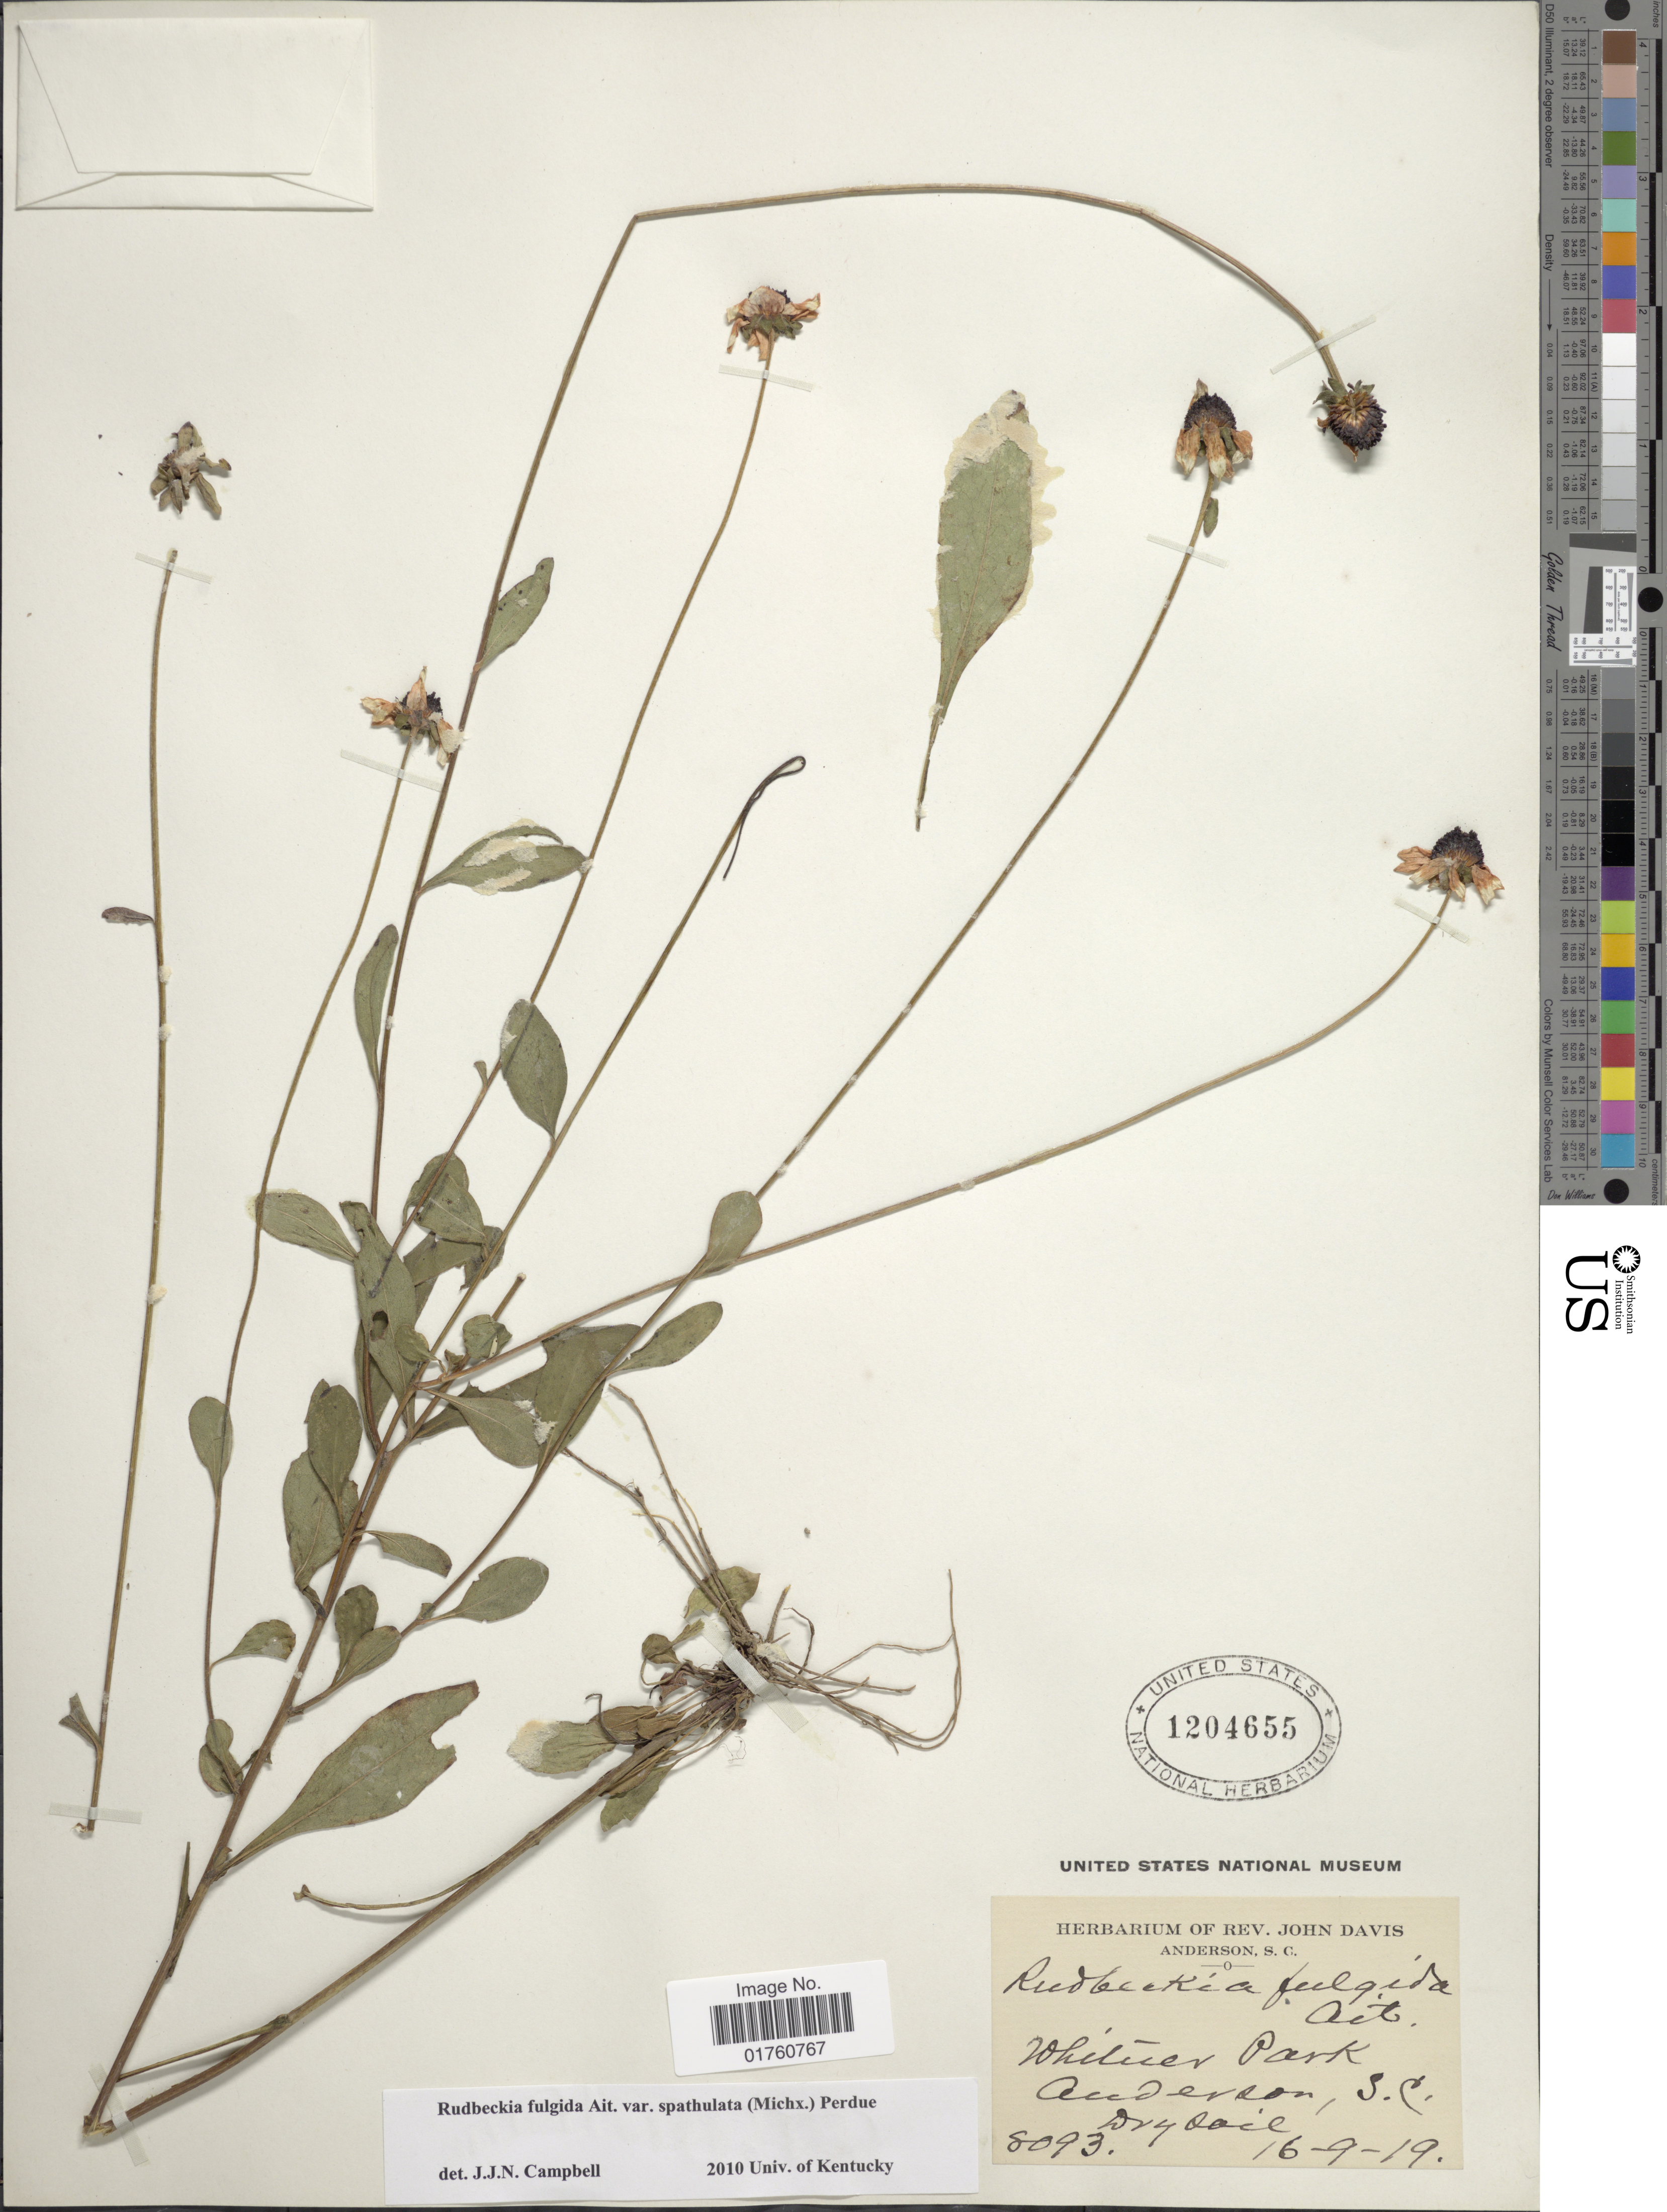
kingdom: Plantae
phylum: Tracheophyta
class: Magnoliopsida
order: Asterales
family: Asteraceae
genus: Rudbeckia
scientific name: Rudbeckia fulgida var. fulgida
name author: Aiton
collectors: ex herb. Rev. John Davis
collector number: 8093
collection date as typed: Transcribed d/m/y: 16/9/19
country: United States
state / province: South Carolina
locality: Whitner Park, Anderson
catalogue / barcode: US 1204655